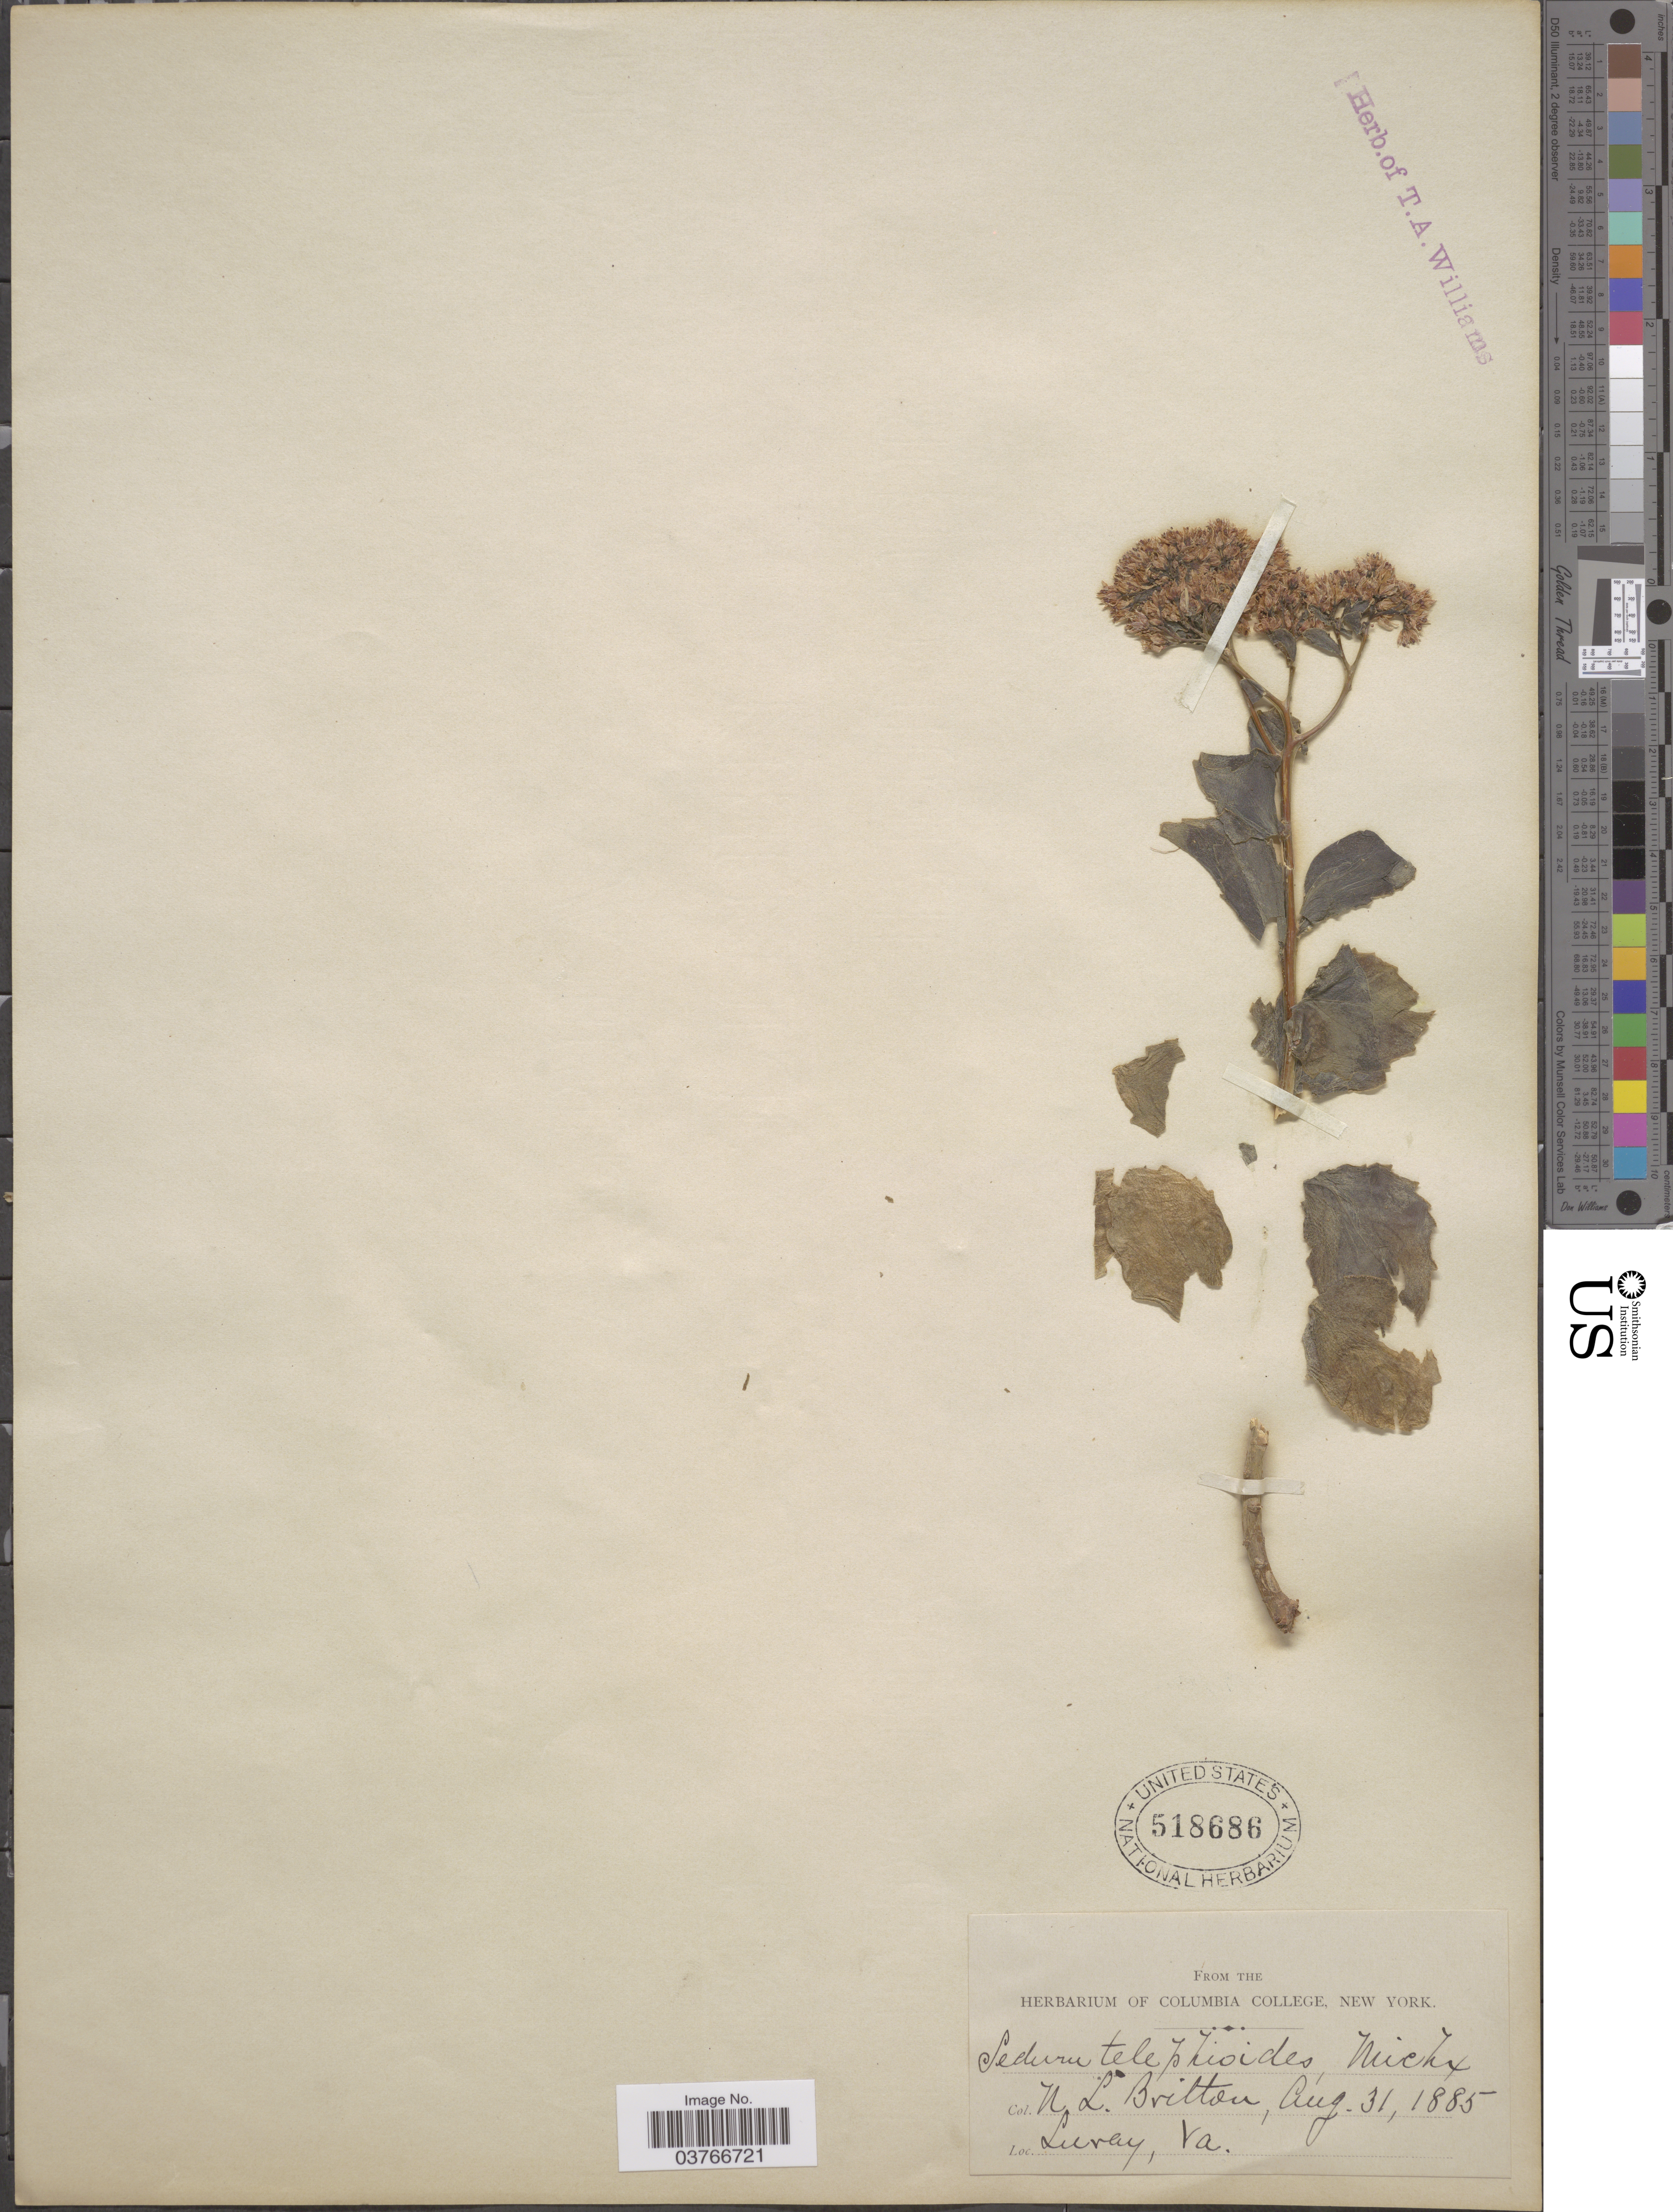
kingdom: Plantae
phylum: Tracheophyta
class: Magnoliopsida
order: Saxifragales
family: Crassulaceae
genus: Hylotelephium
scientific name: Hylotelephium telephioides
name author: (Michx.) H. Ohba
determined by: Strong, Mark T., (BOT), Smithsonian Institution - National Museum of Natural History (UNITED STATES)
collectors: N. Britton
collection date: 1885-08-31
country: United States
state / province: Virginia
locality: Luray.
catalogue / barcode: US 518686